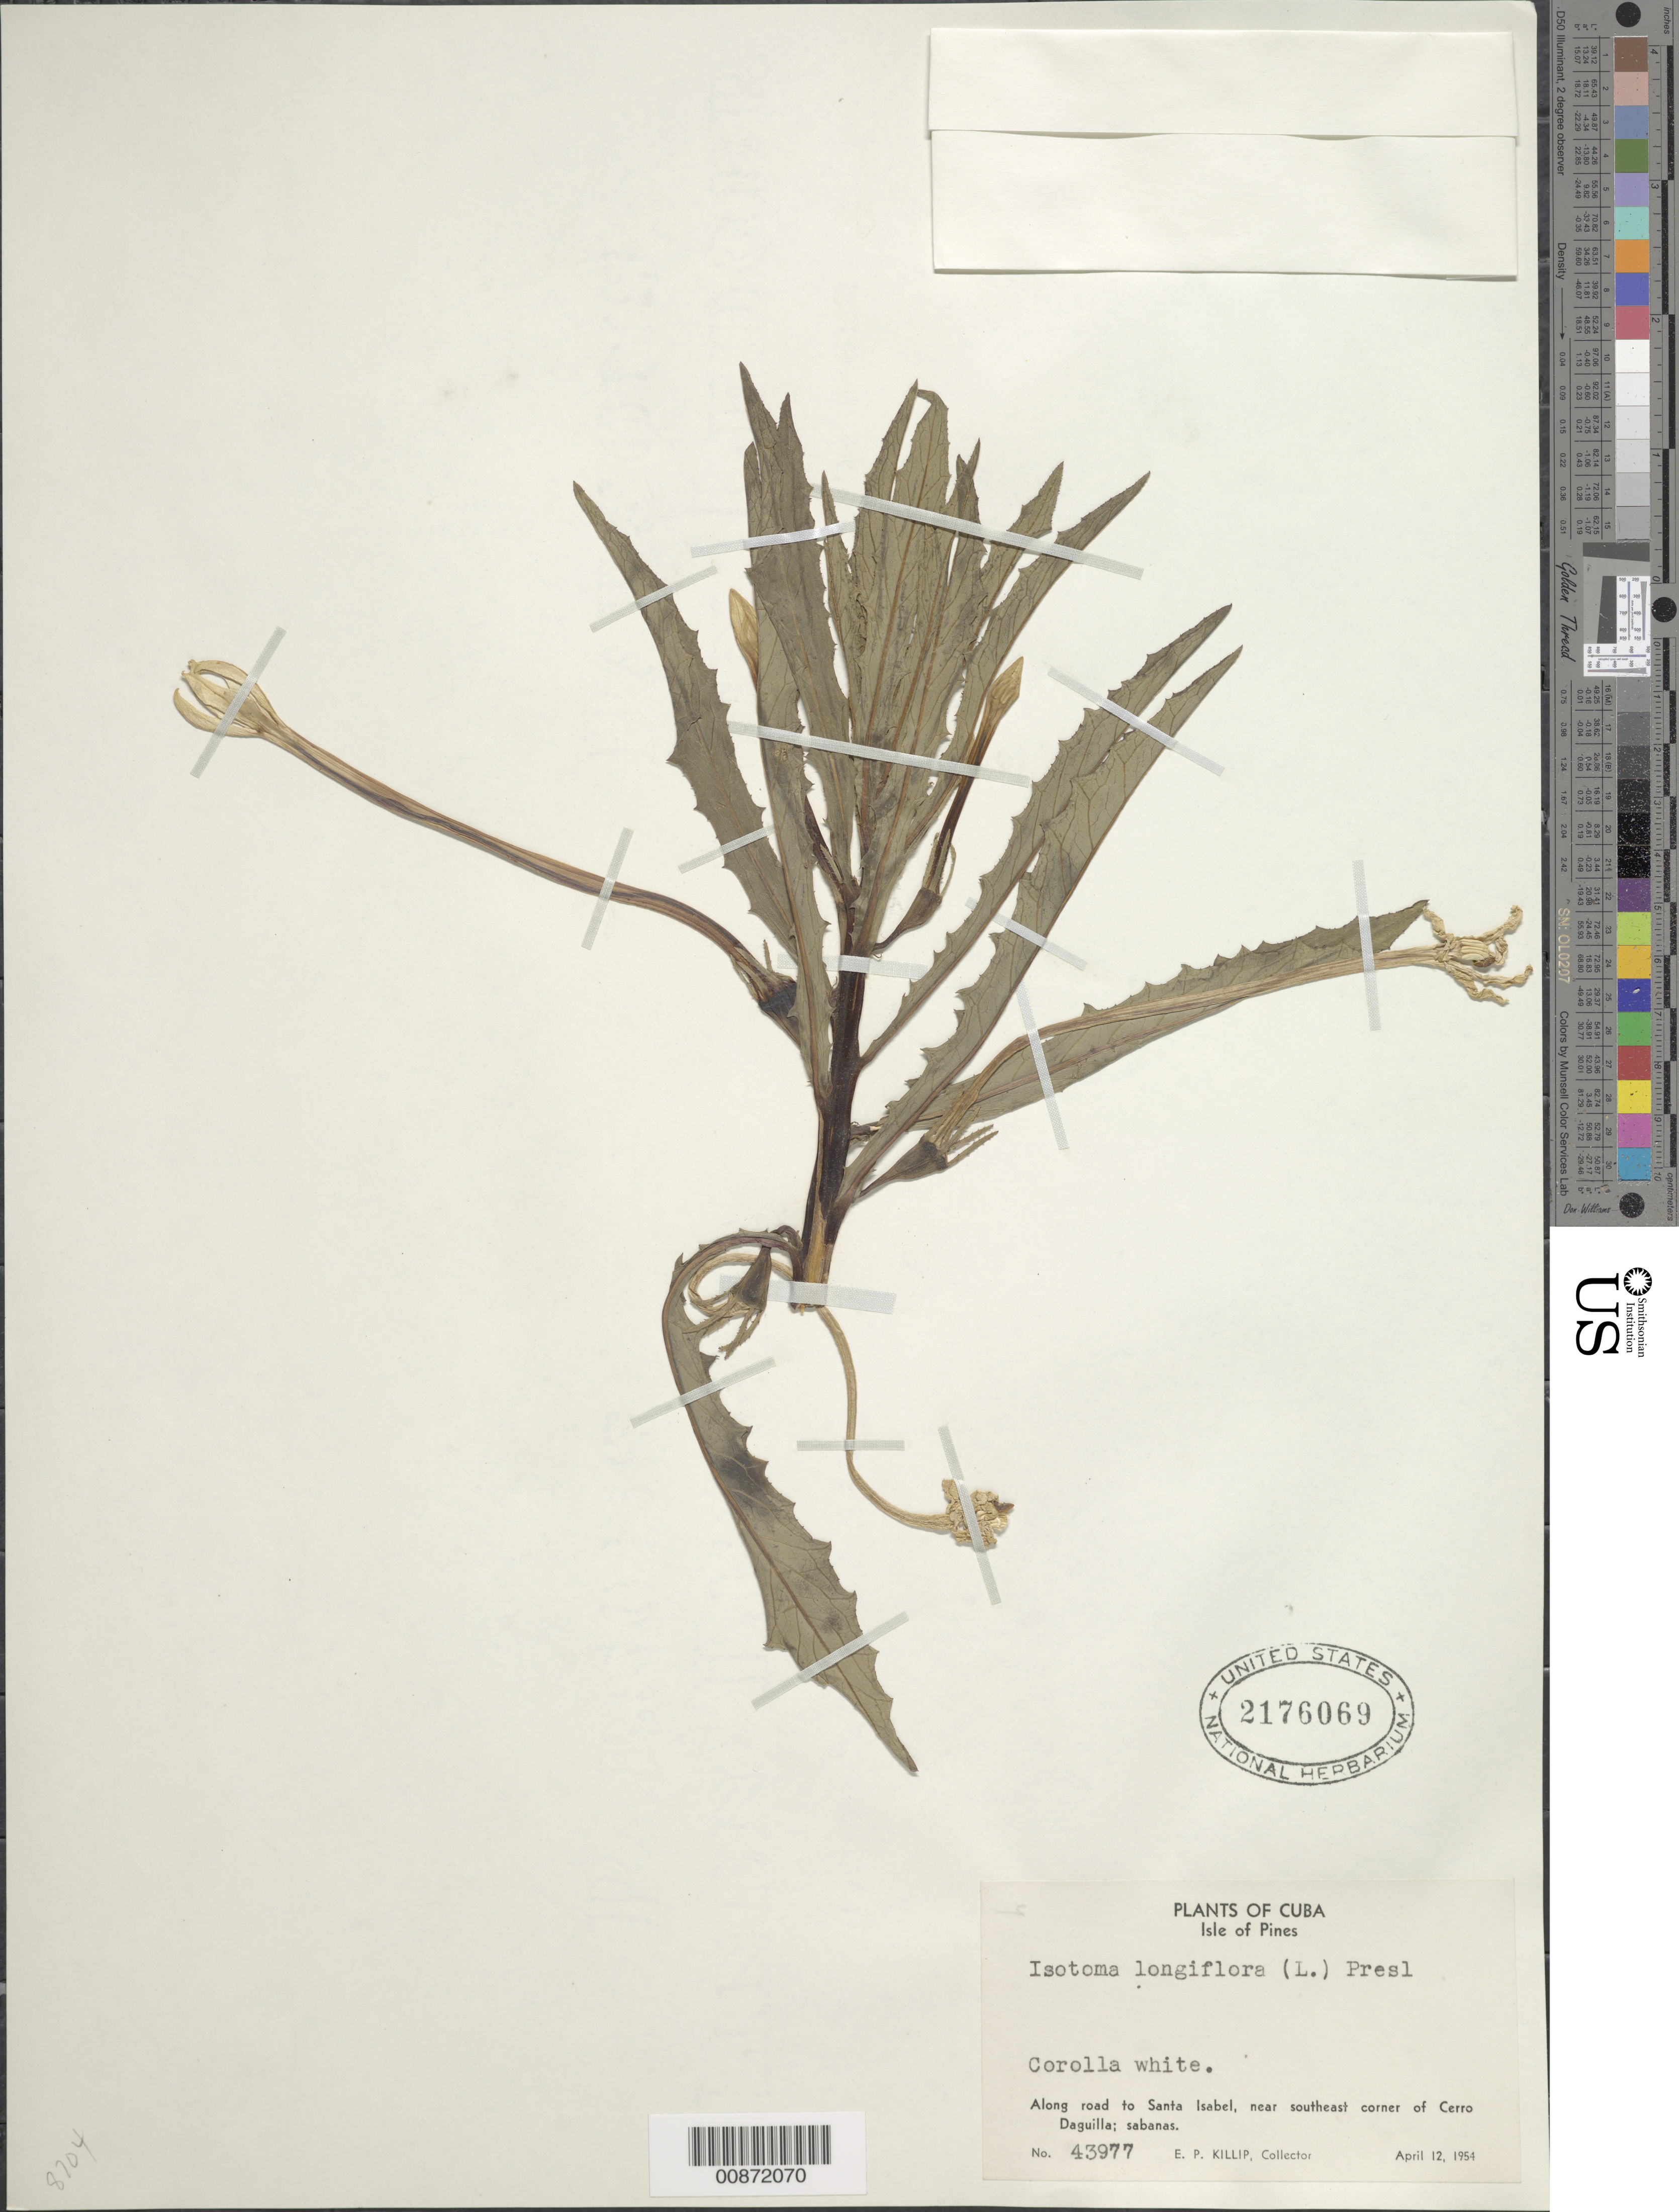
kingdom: Plantae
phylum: Tracheophyta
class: Magnoliopsida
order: Asterales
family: Campanulaceae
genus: Hippobroma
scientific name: Hippobroma longiflora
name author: (L.) G. Don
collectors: E. P. Killip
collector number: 43977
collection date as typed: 12 Apr 1954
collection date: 1954-04-12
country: Cuba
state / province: Isla de La Juventud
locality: Road to Santa Isabel, near southeast corner of Cerro Daguilla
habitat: Sabanas, along road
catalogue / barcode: US 2176069